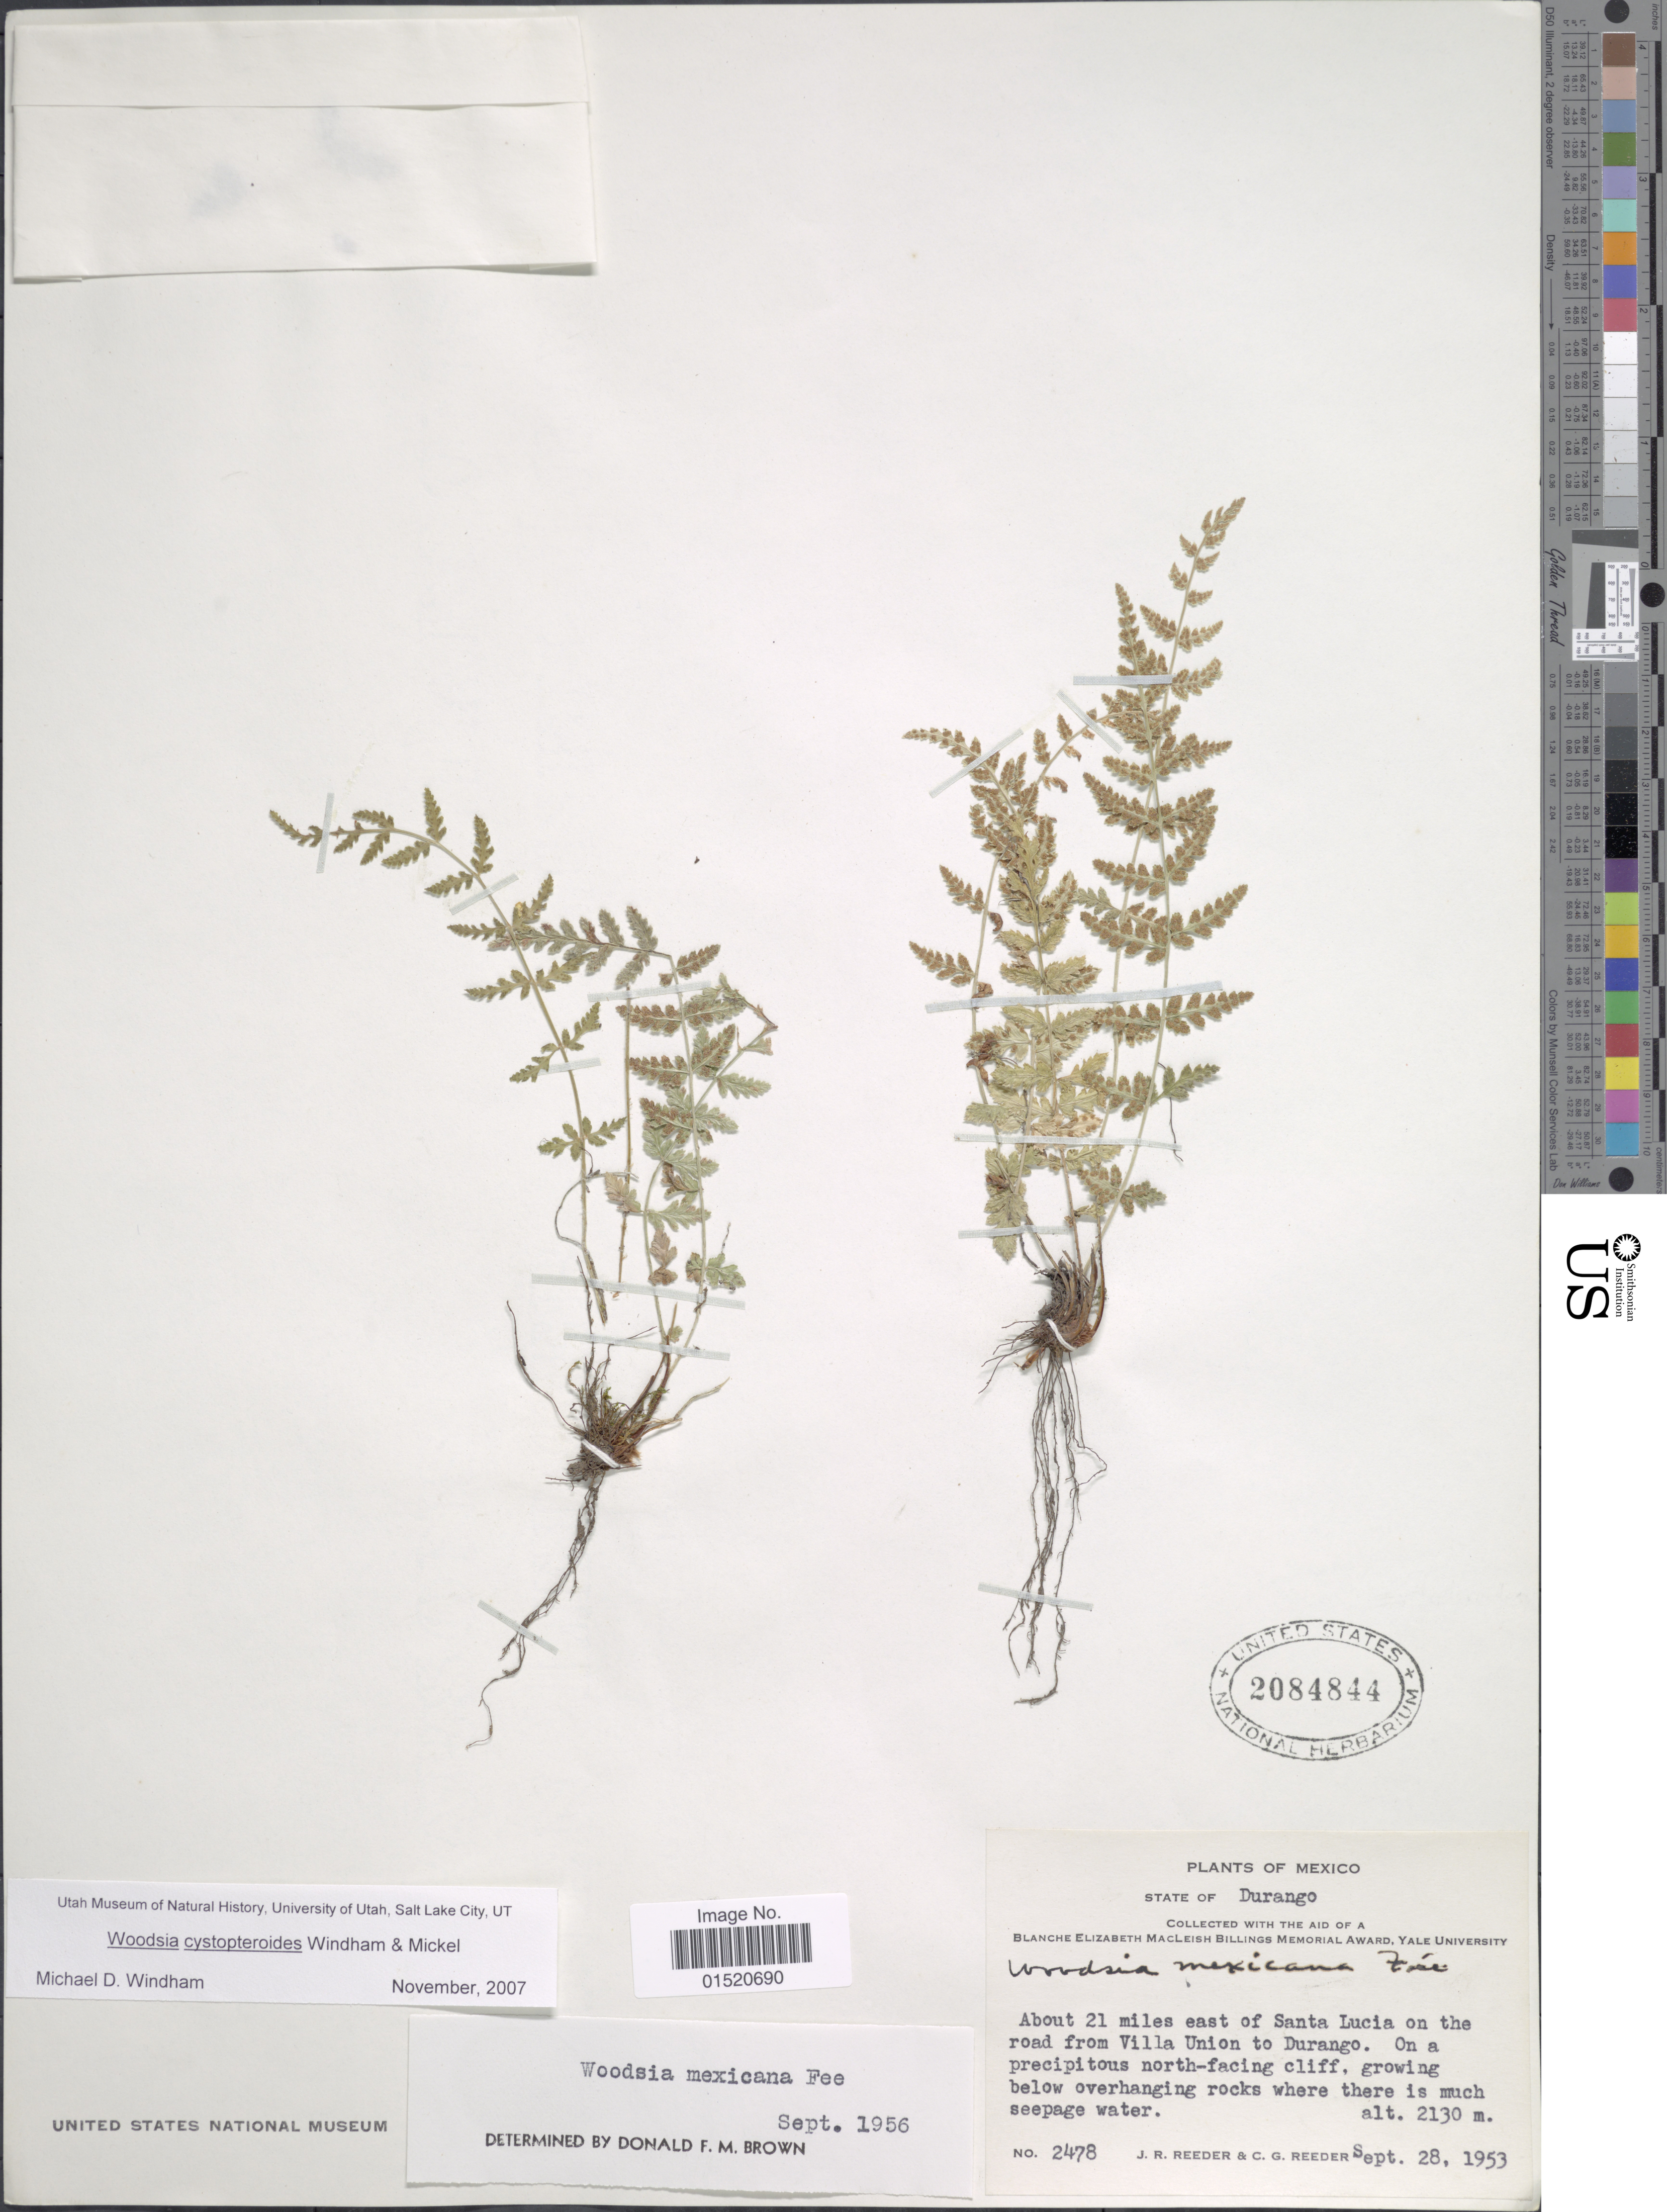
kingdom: Plantae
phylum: Tracheophyta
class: Polypodiopsida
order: Polypodiales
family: Woodsiaceae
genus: Woodsia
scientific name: Woodsia cystopteroides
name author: Windham & Mickel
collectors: J. R. Reeder & C. G. Reeder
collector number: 2478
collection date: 1953-09-28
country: Mexico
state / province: Durango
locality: About 21 miles east of Santa Lucia on the road from Villa Union to Durango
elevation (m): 2130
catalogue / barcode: US 2084844